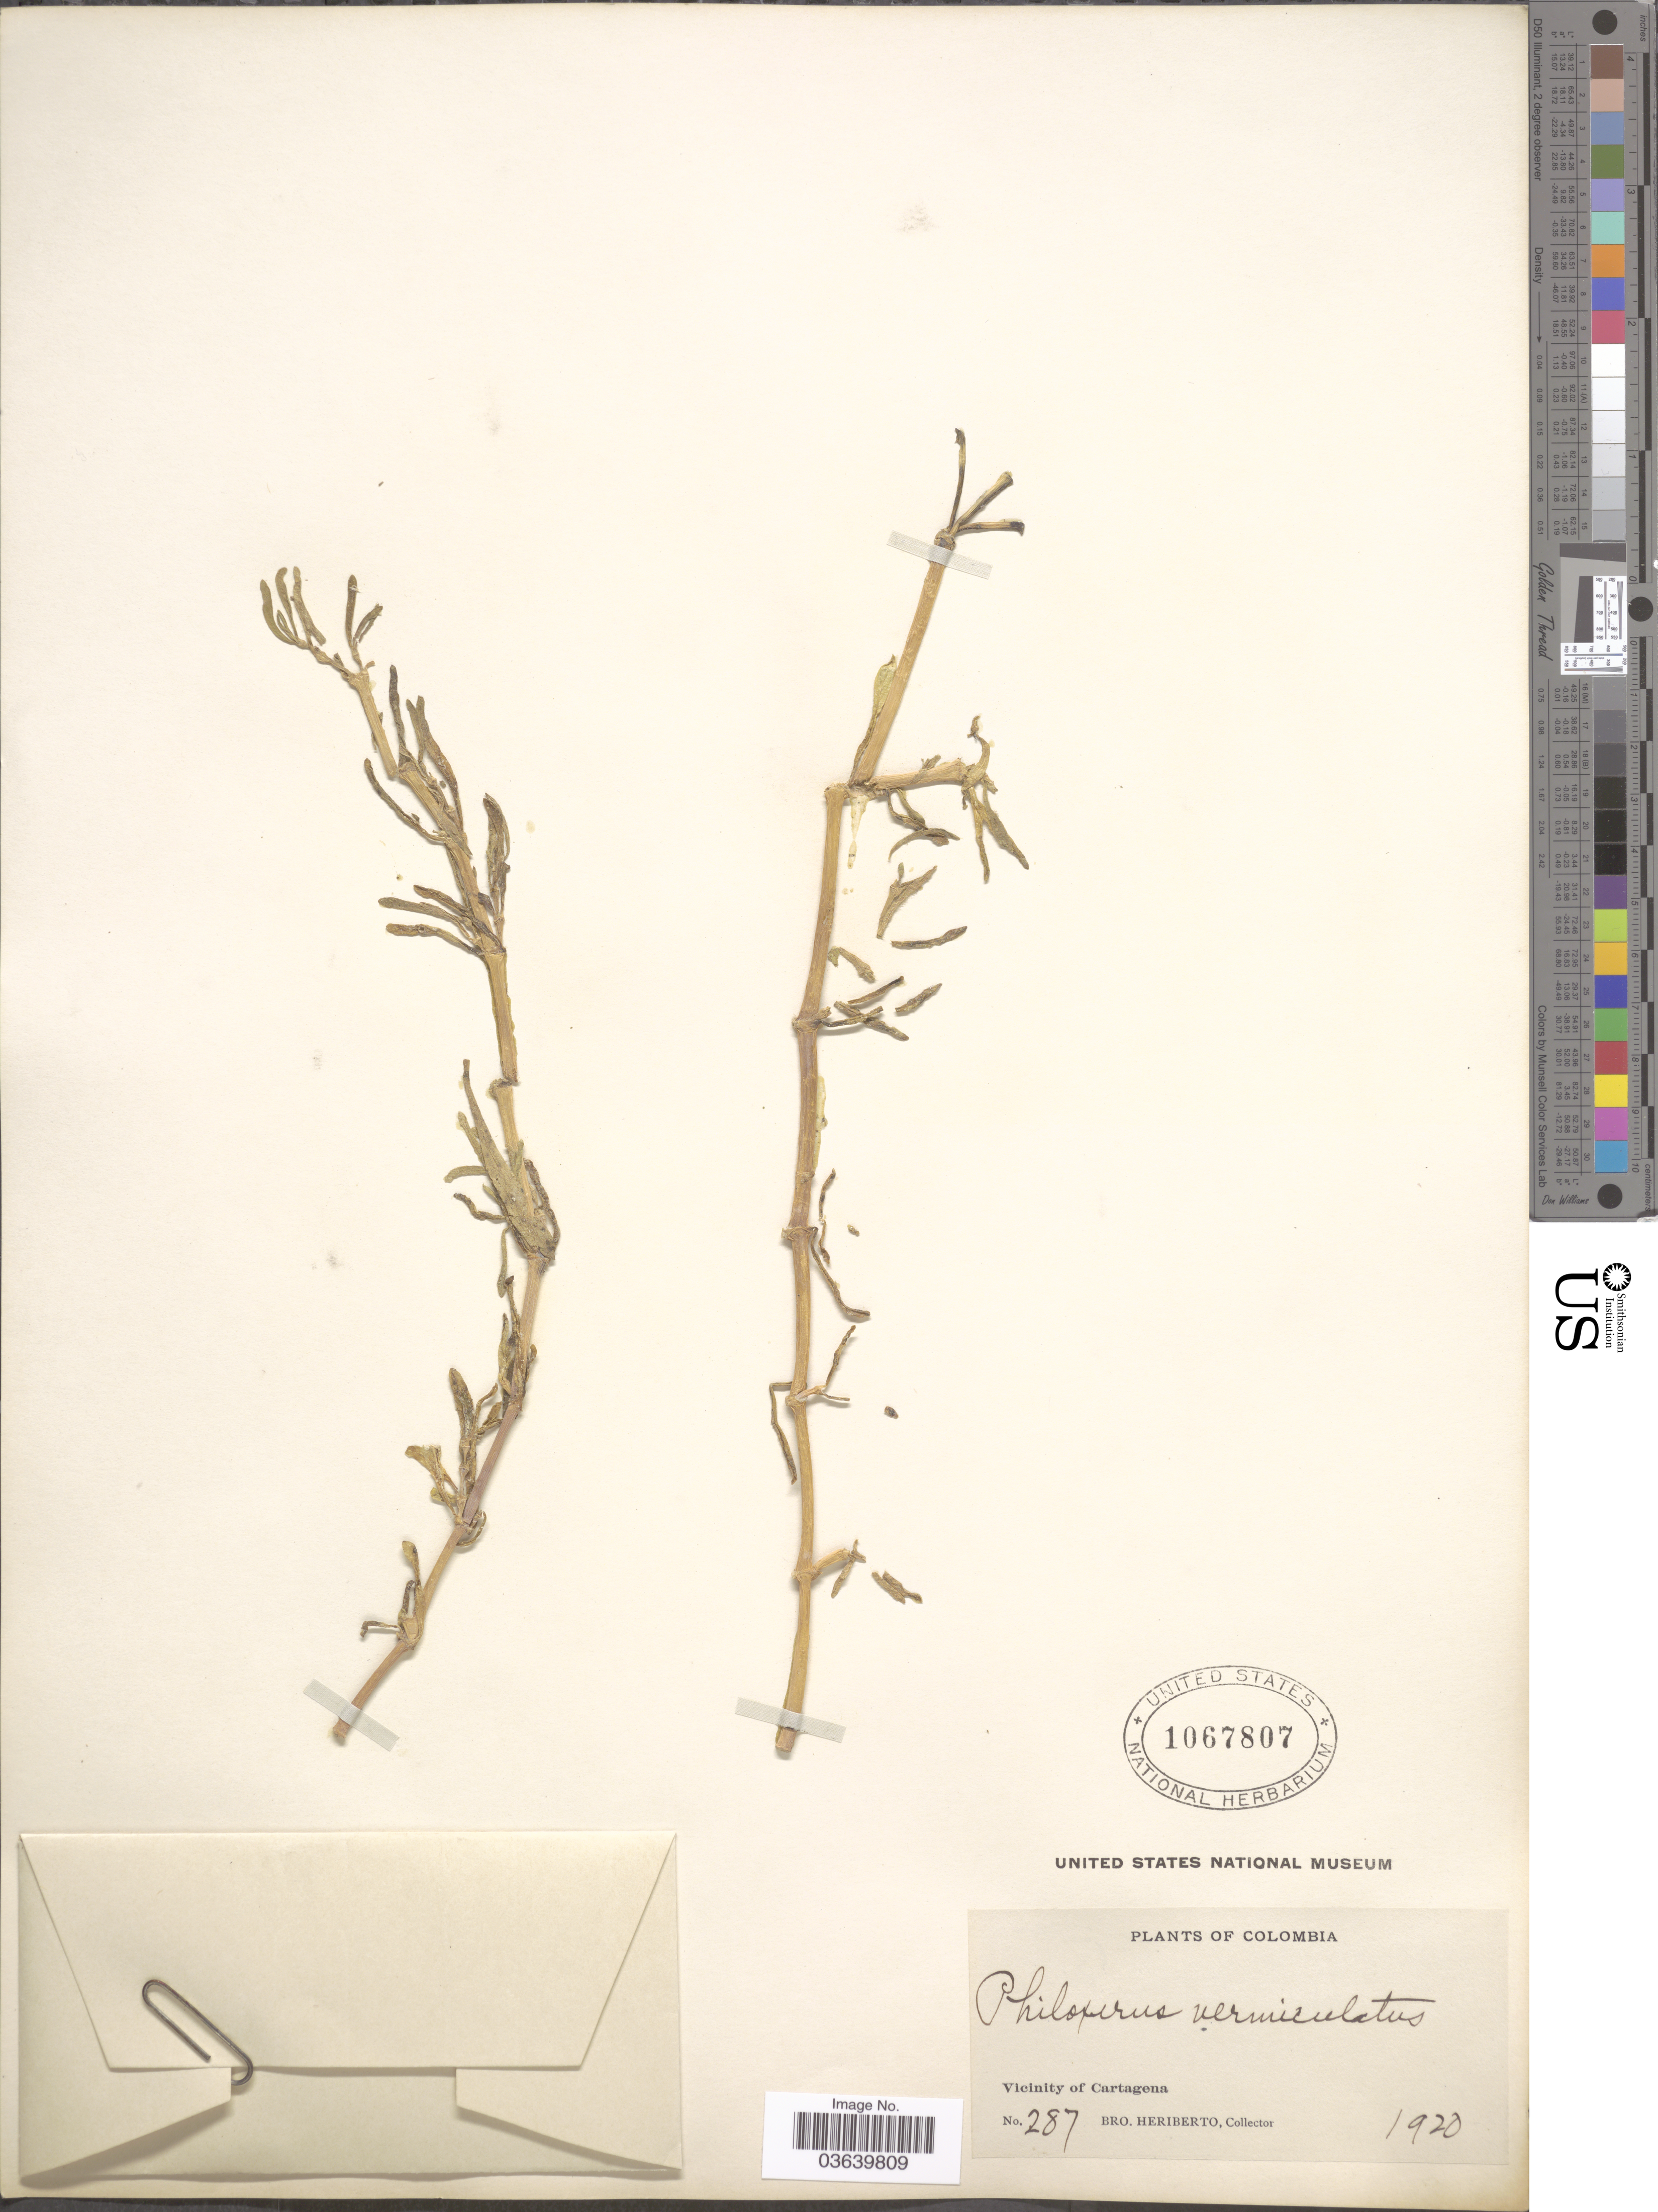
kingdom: Plantae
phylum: Tracheophyta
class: Magnoliopsida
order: Caryophyllales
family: Amaranthaceae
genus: Gomphrena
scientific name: Gomphrena vermicularis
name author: L.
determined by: Strong, Mark T., (BOT), Smithsonian Institution - National Museum of Natural History (UNITED STATES)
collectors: B. Heriberto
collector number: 287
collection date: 1920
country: Colombia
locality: Vicinity of Cartagena.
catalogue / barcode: US 1067807